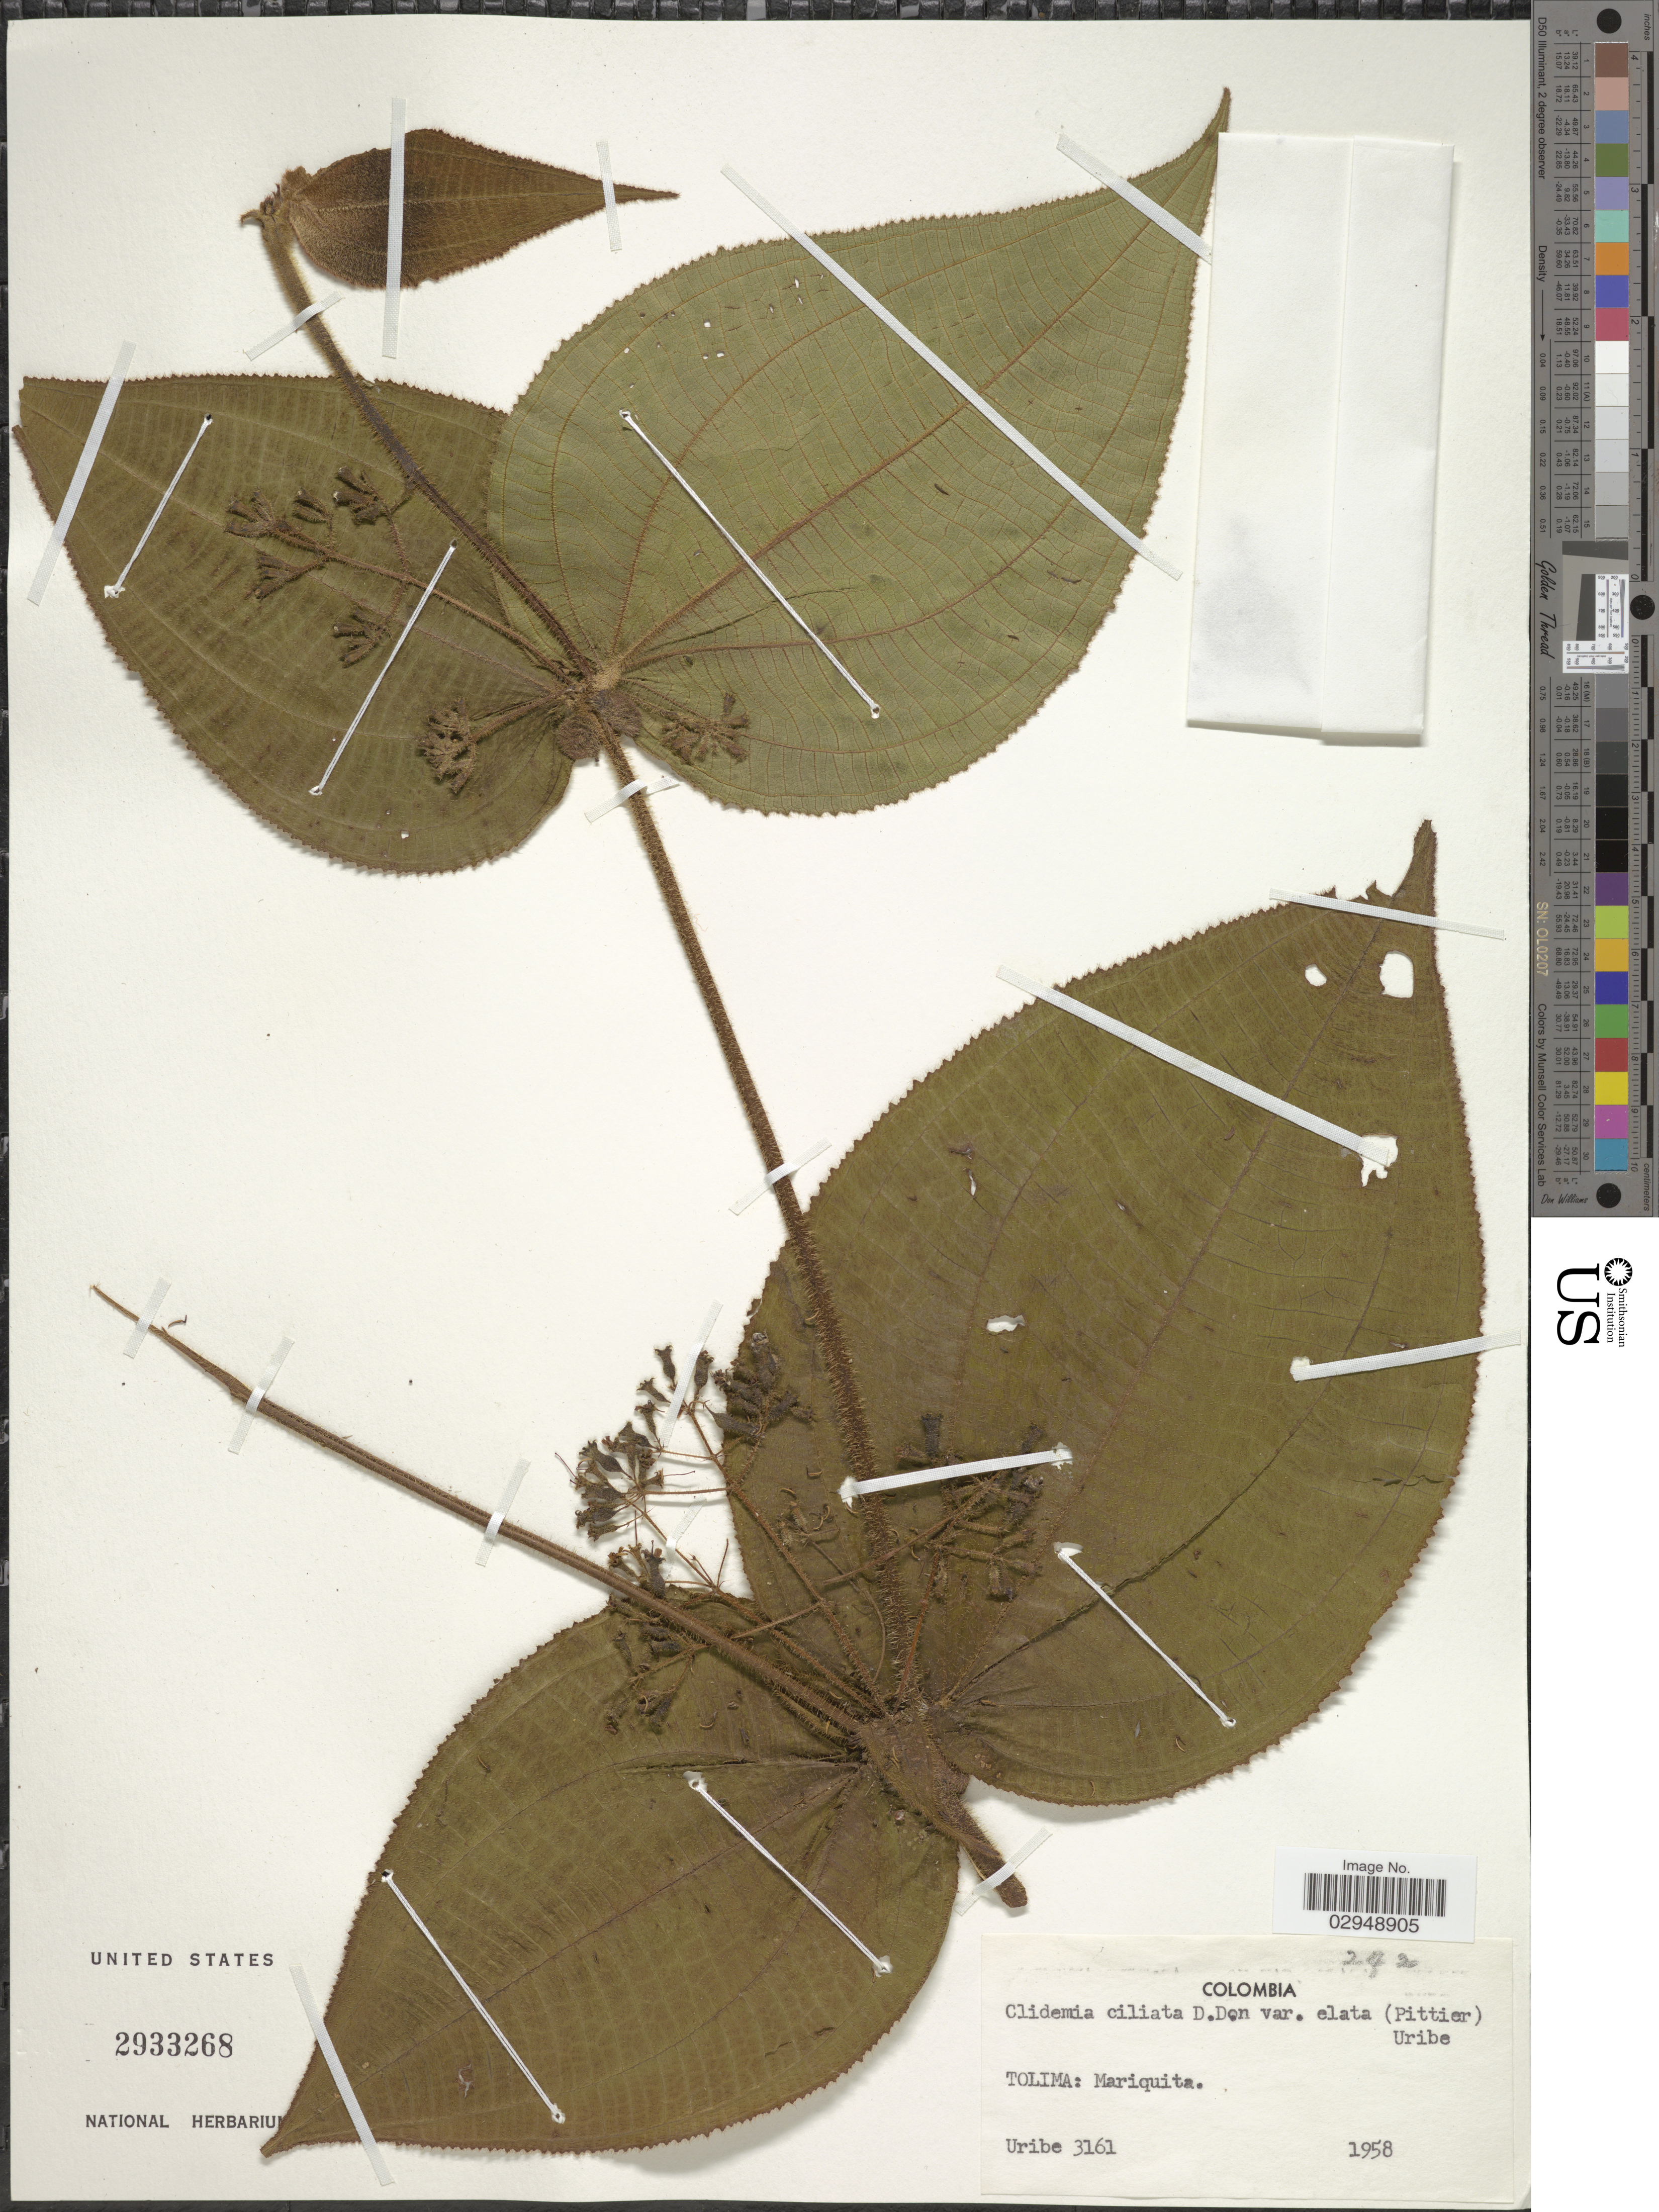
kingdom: Plantae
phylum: Tracheophyta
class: Magnoliopsida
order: Myrtales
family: Melastomataceae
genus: Clidemia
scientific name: Clidemia ciliata var. elata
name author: D. Don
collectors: Uribe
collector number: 3161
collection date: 1958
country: Colombia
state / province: Tolima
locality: Mariquita.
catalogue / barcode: US 2933268